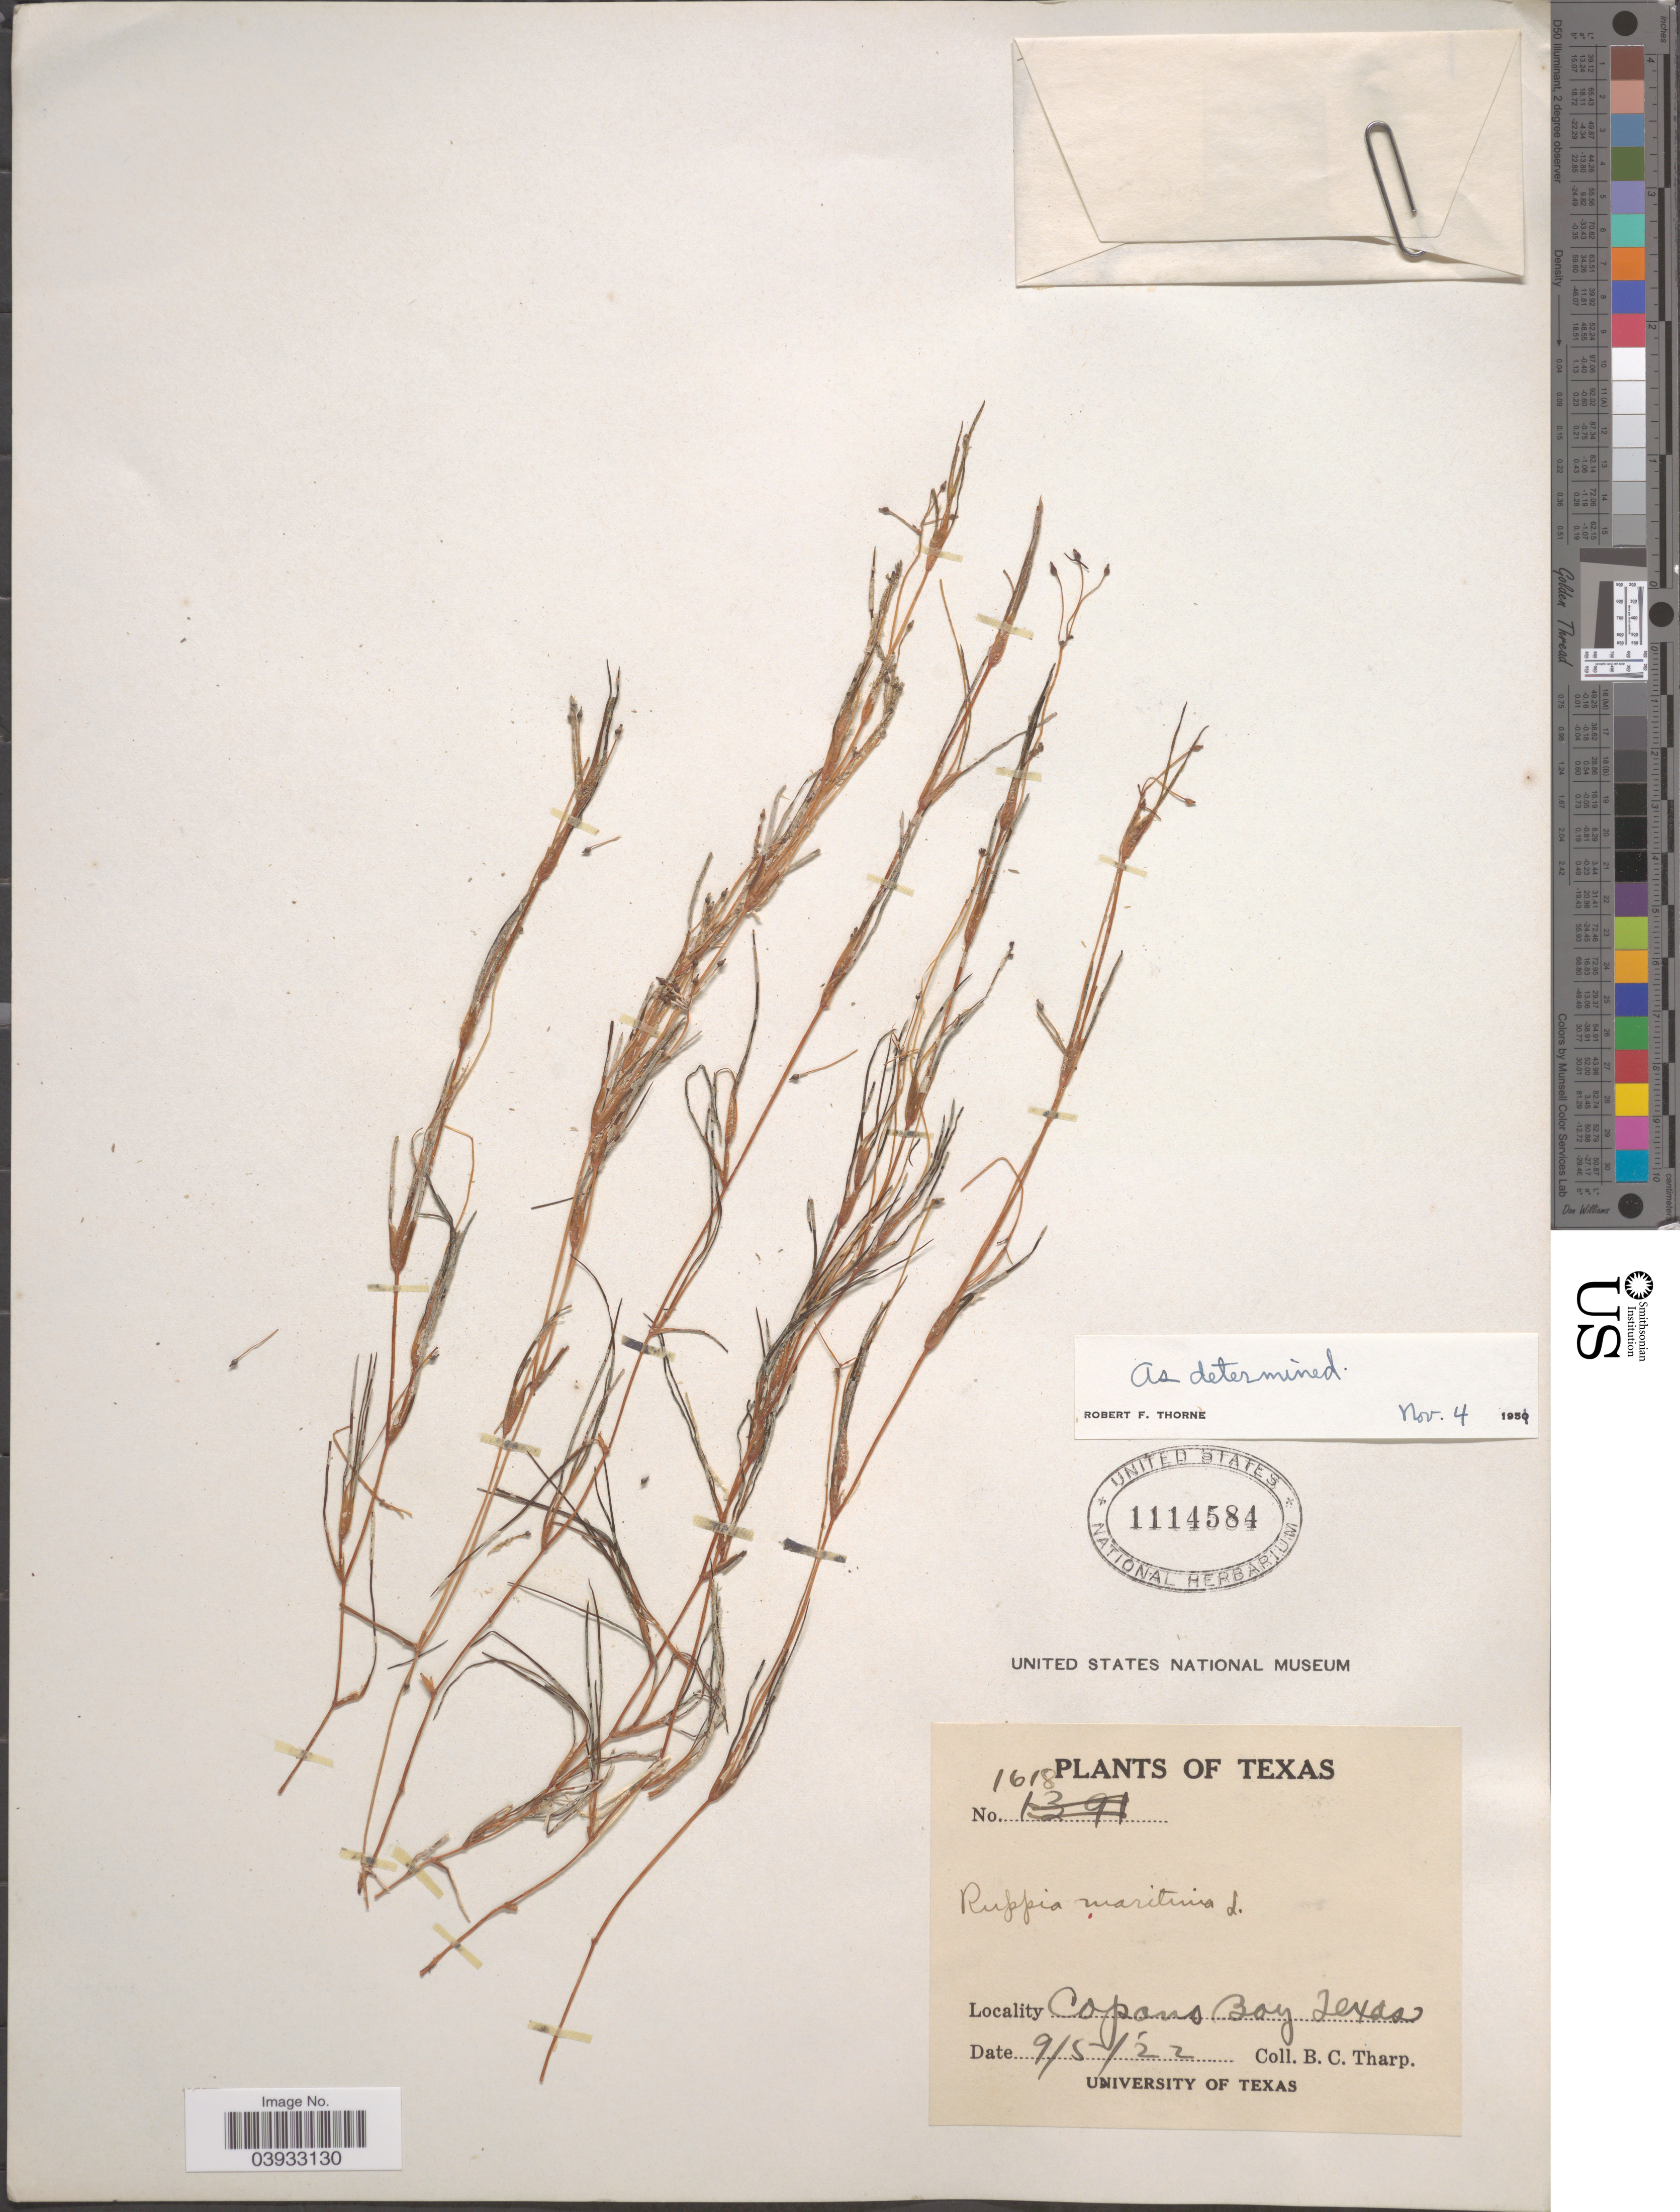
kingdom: Plantae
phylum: Tracheophyta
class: Liliopsida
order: Alismatales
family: Ruppiaceae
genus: Ruppia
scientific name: Ruppia maritima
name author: L.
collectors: B. C. Tharp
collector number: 1618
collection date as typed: Transcribed d/m/y: 5/9/22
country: United States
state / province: Texas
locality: Copans Bay.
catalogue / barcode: US 1114584